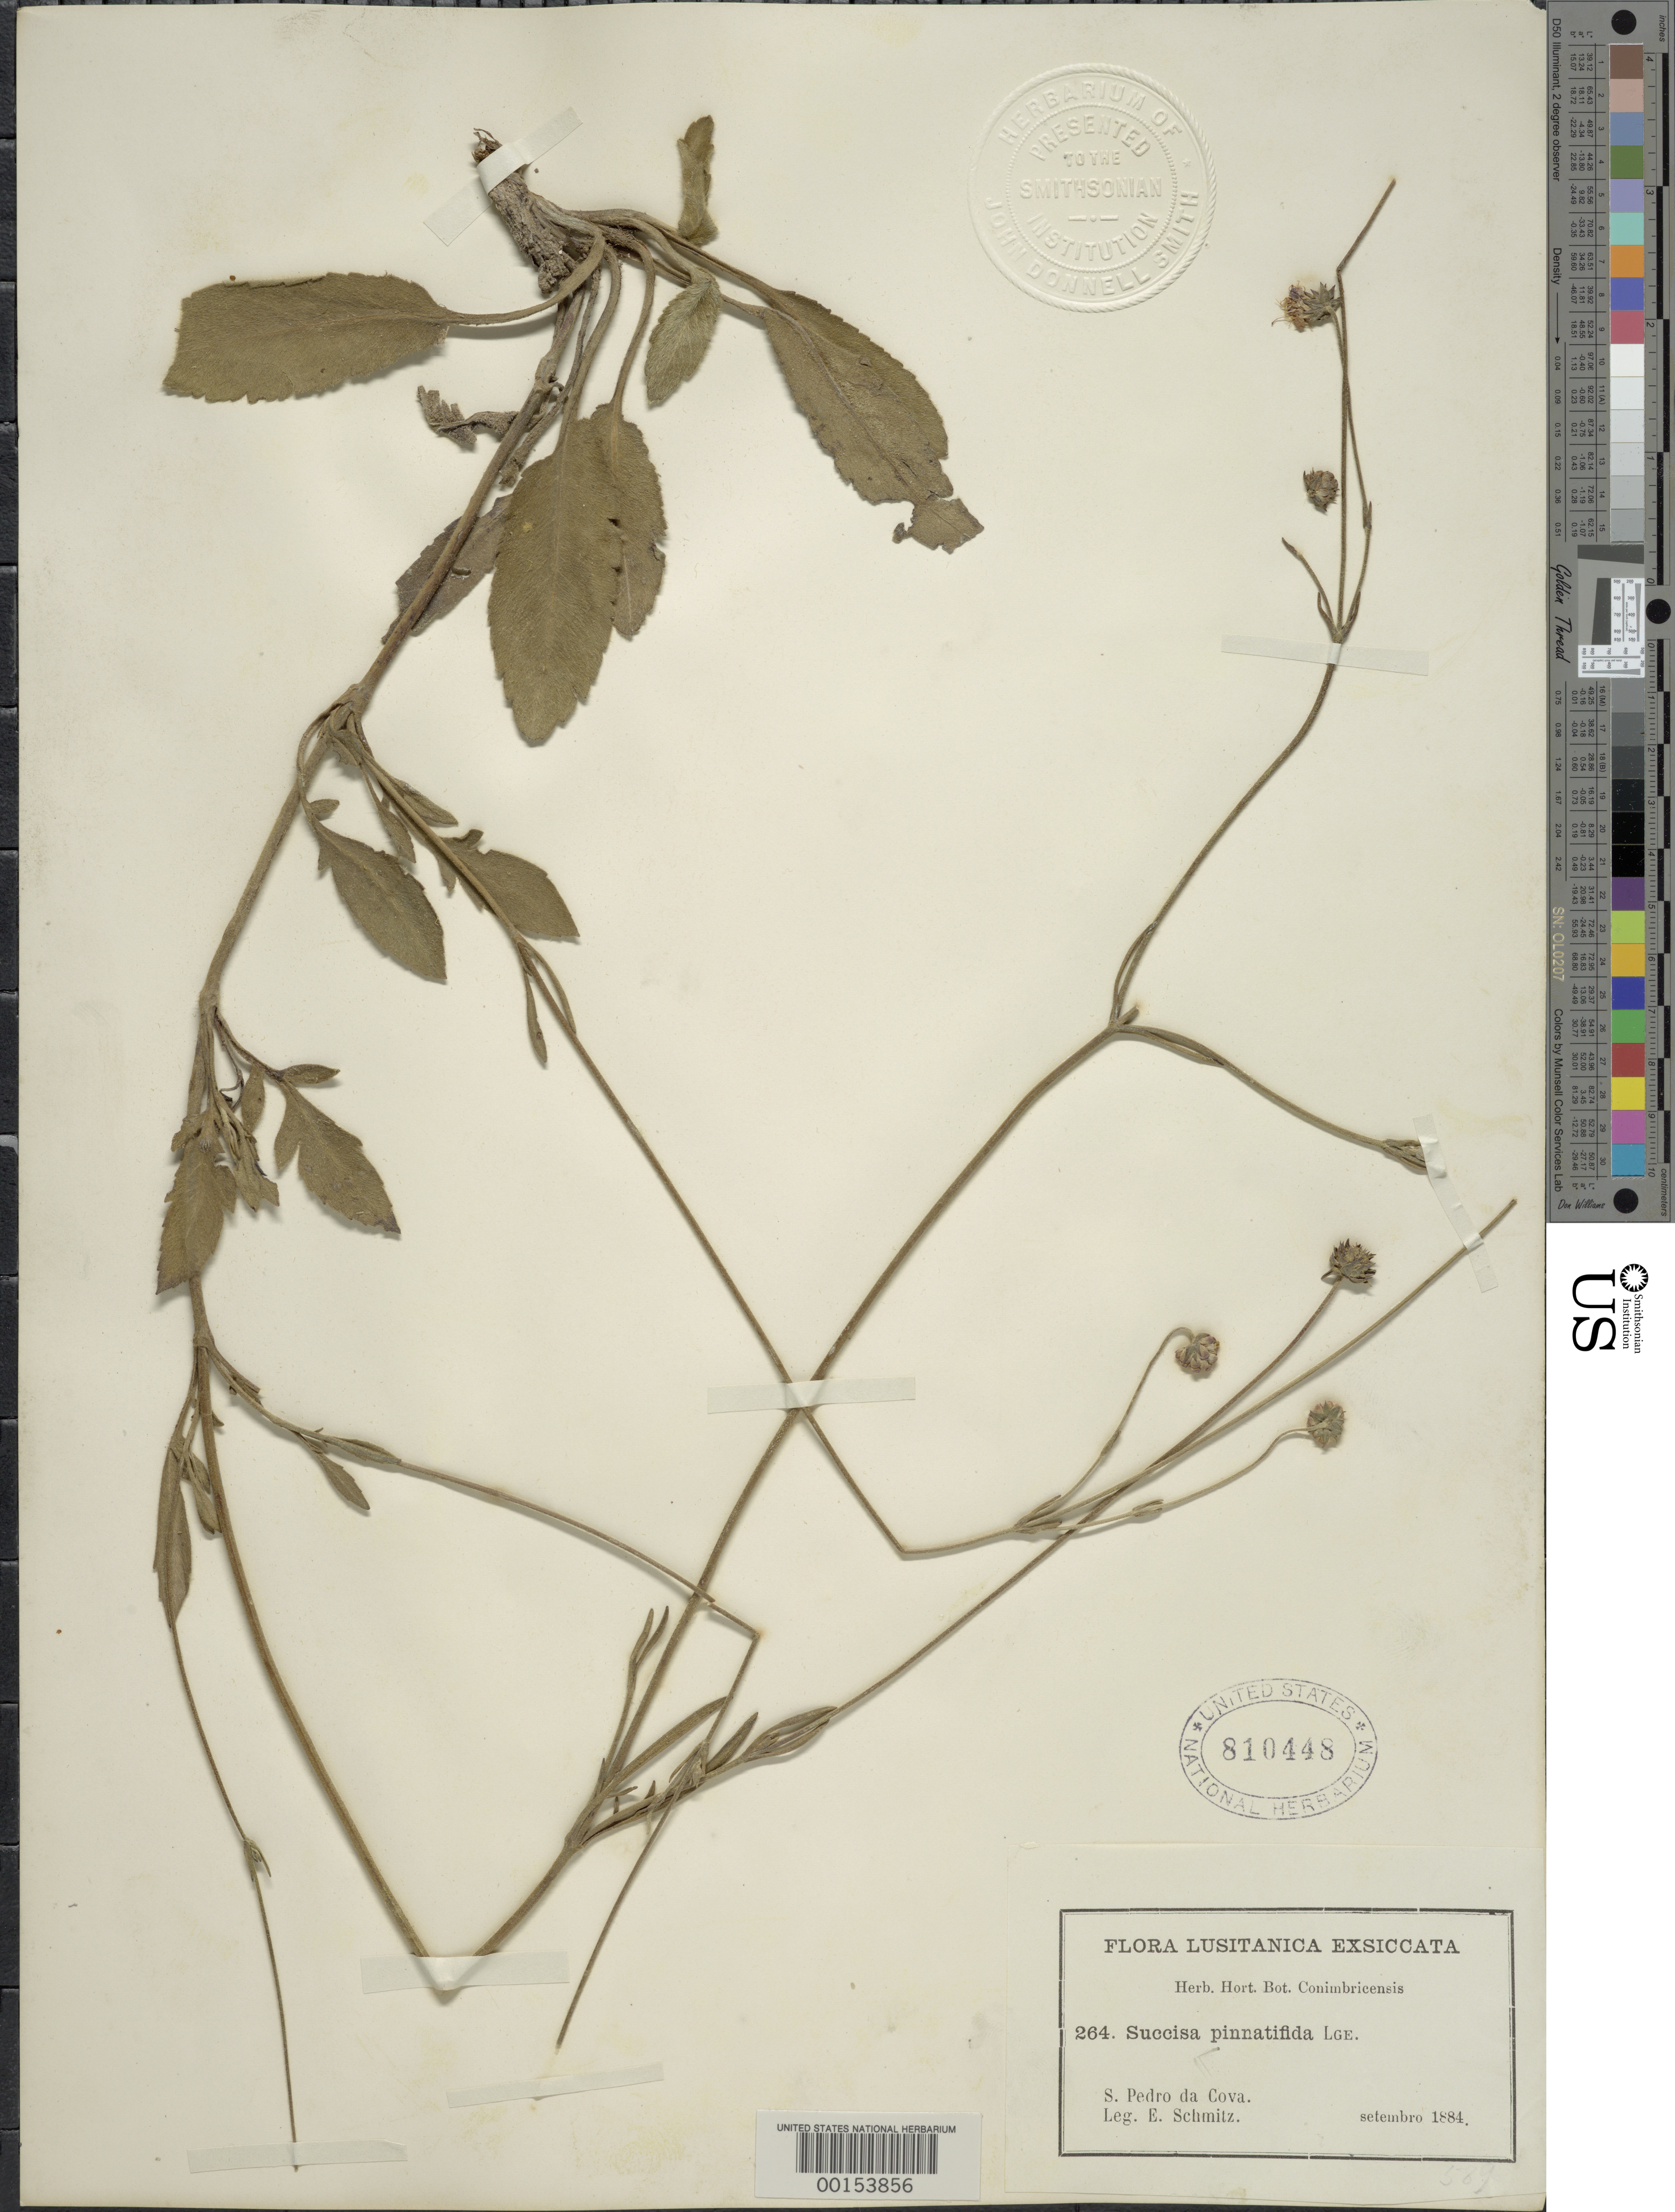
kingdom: Plantae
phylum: Tracheophyta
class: Magnoliopsida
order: Dipsacales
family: Caprifoliaceae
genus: Succisa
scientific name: Succisa pinnatifida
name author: Lange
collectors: E. Schmitz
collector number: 264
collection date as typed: Sep 1884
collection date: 1884-09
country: Portugal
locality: Lusitanica, San Pedro da Cova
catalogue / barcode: US 810448